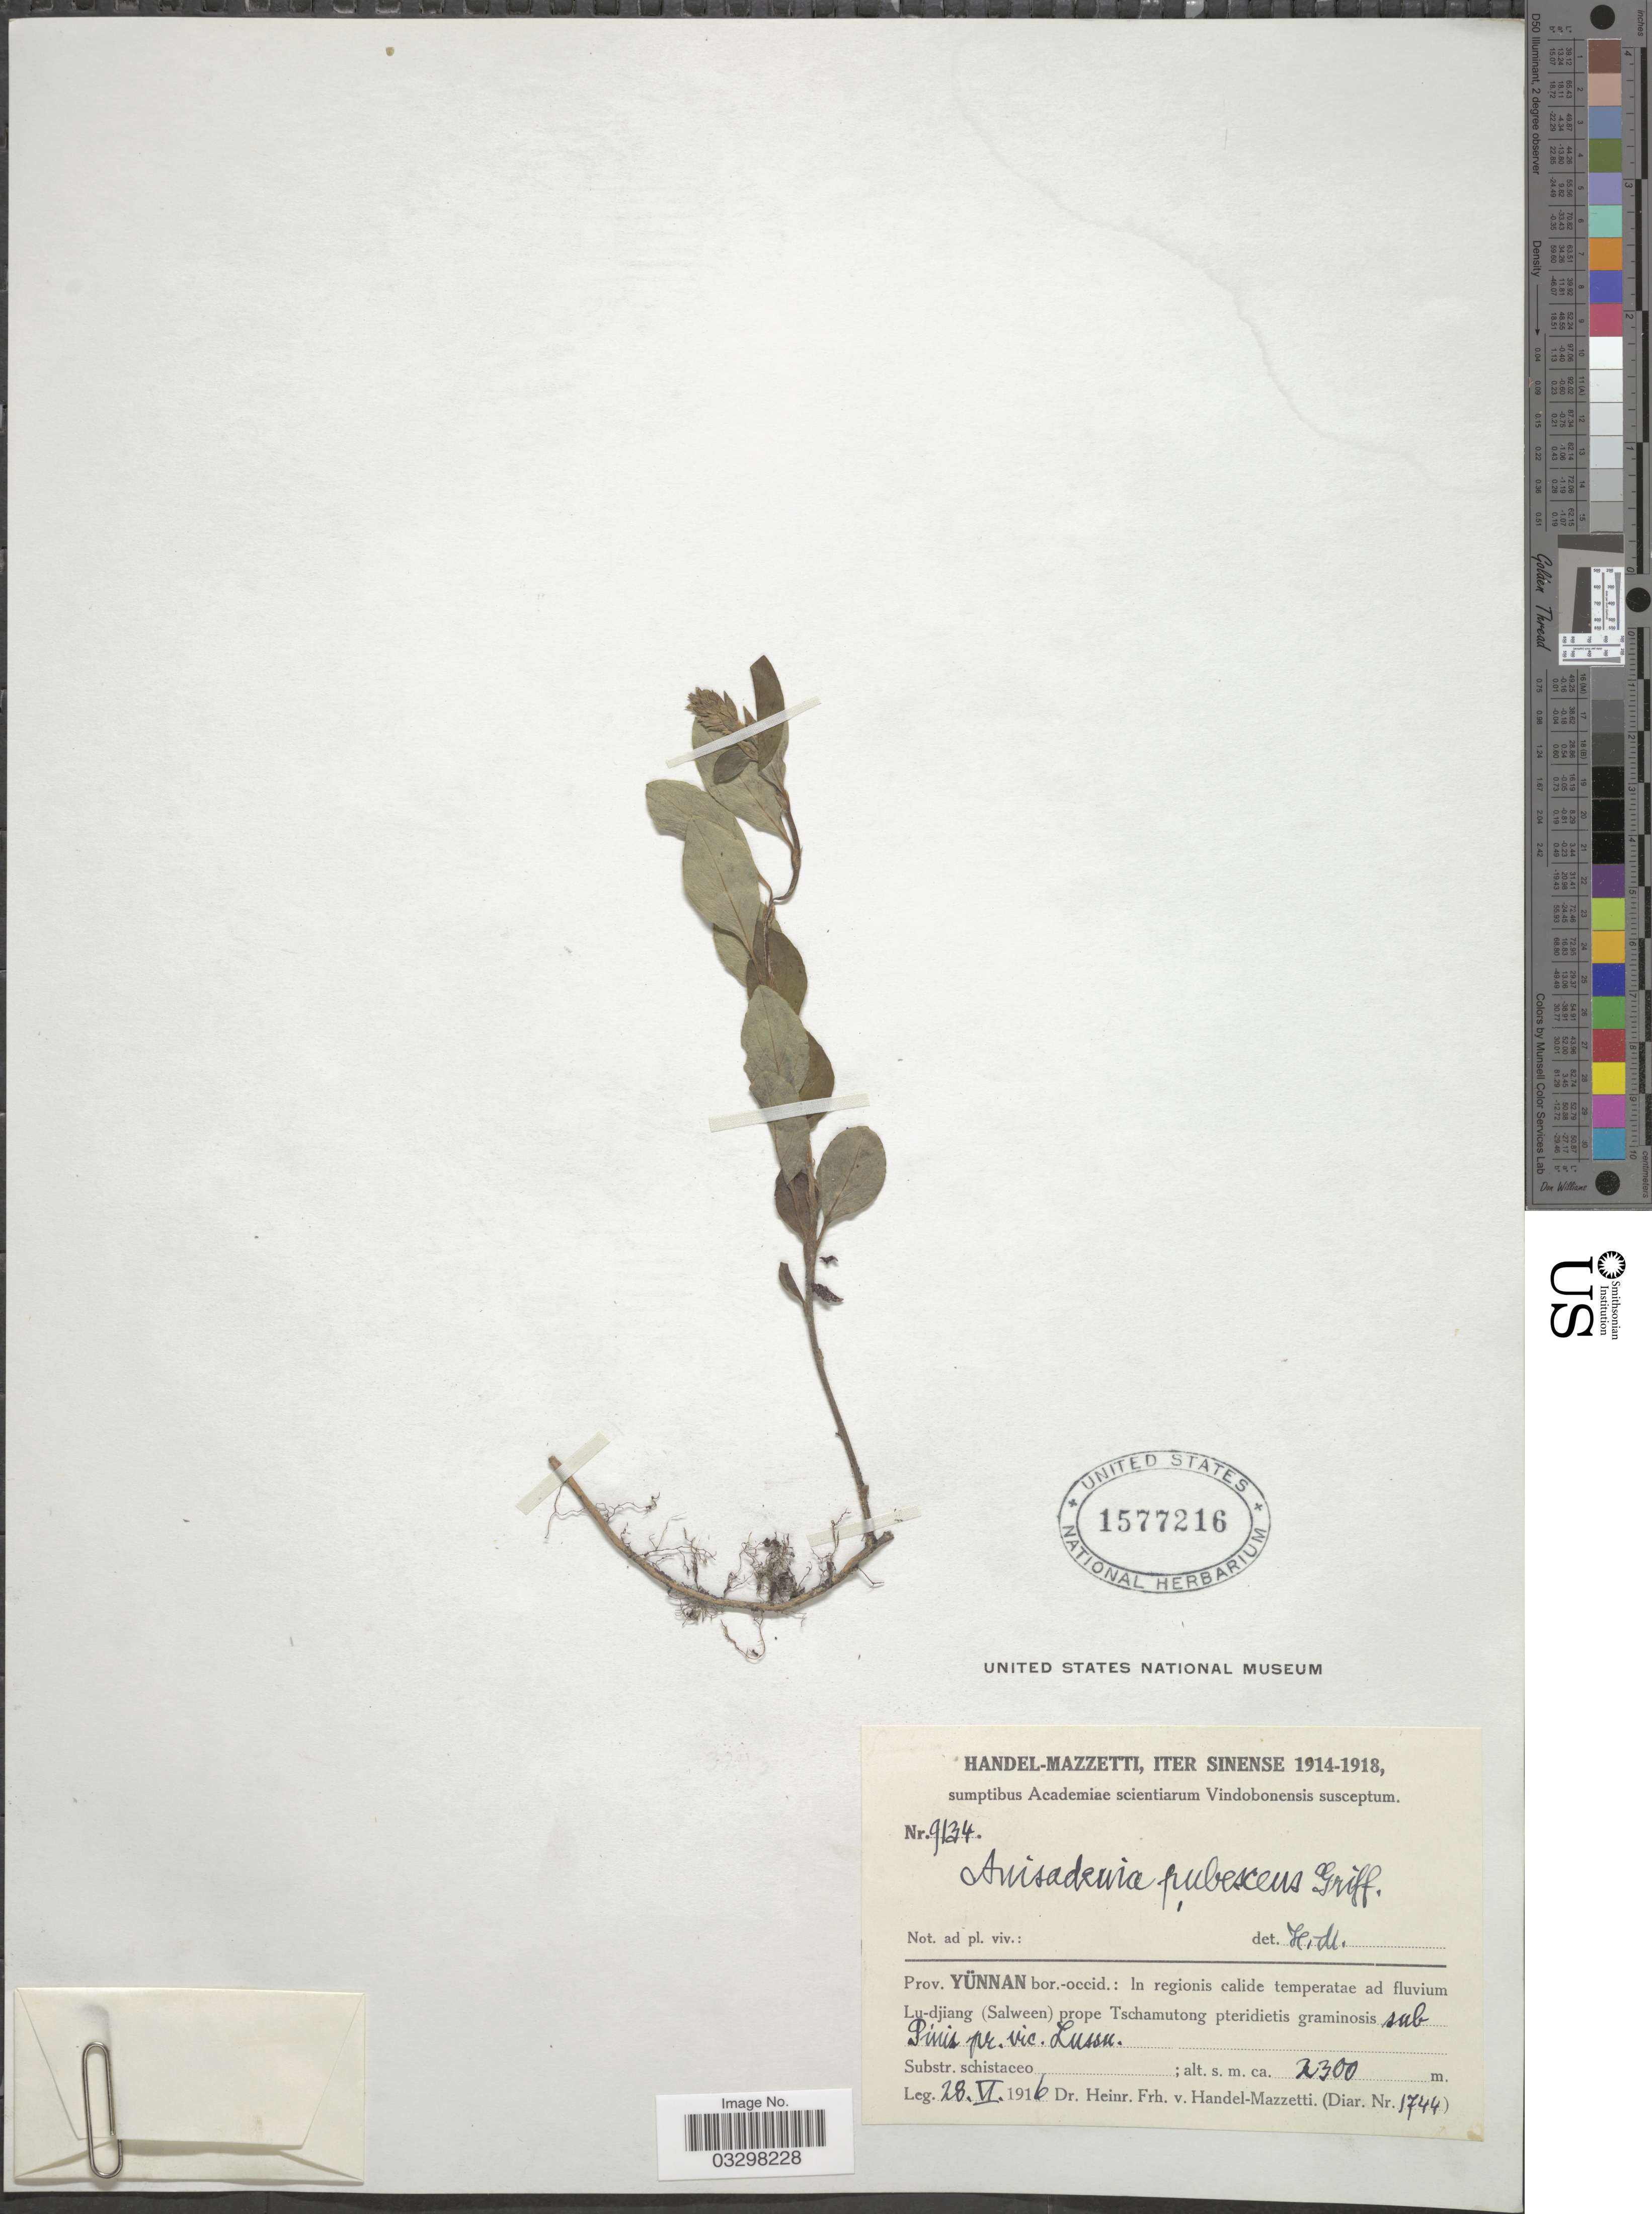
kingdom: Plantae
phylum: Tracheophyta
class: Magnoliopsida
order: Malpighiales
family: Linaceae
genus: Anisadenia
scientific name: Anisadenia pubescens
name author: Griff.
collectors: H. Handel-Mazzetti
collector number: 1744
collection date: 1916-06-28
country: China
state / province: Yunnan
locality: Bor.-occid.: In regionis calide temperatae ad fluvium Lu-djiang (Salween) prope Tschamutong pteridietis graminosis sub Pinis pr. vic. Lussu.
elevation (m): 2300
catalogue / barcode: US 1577216